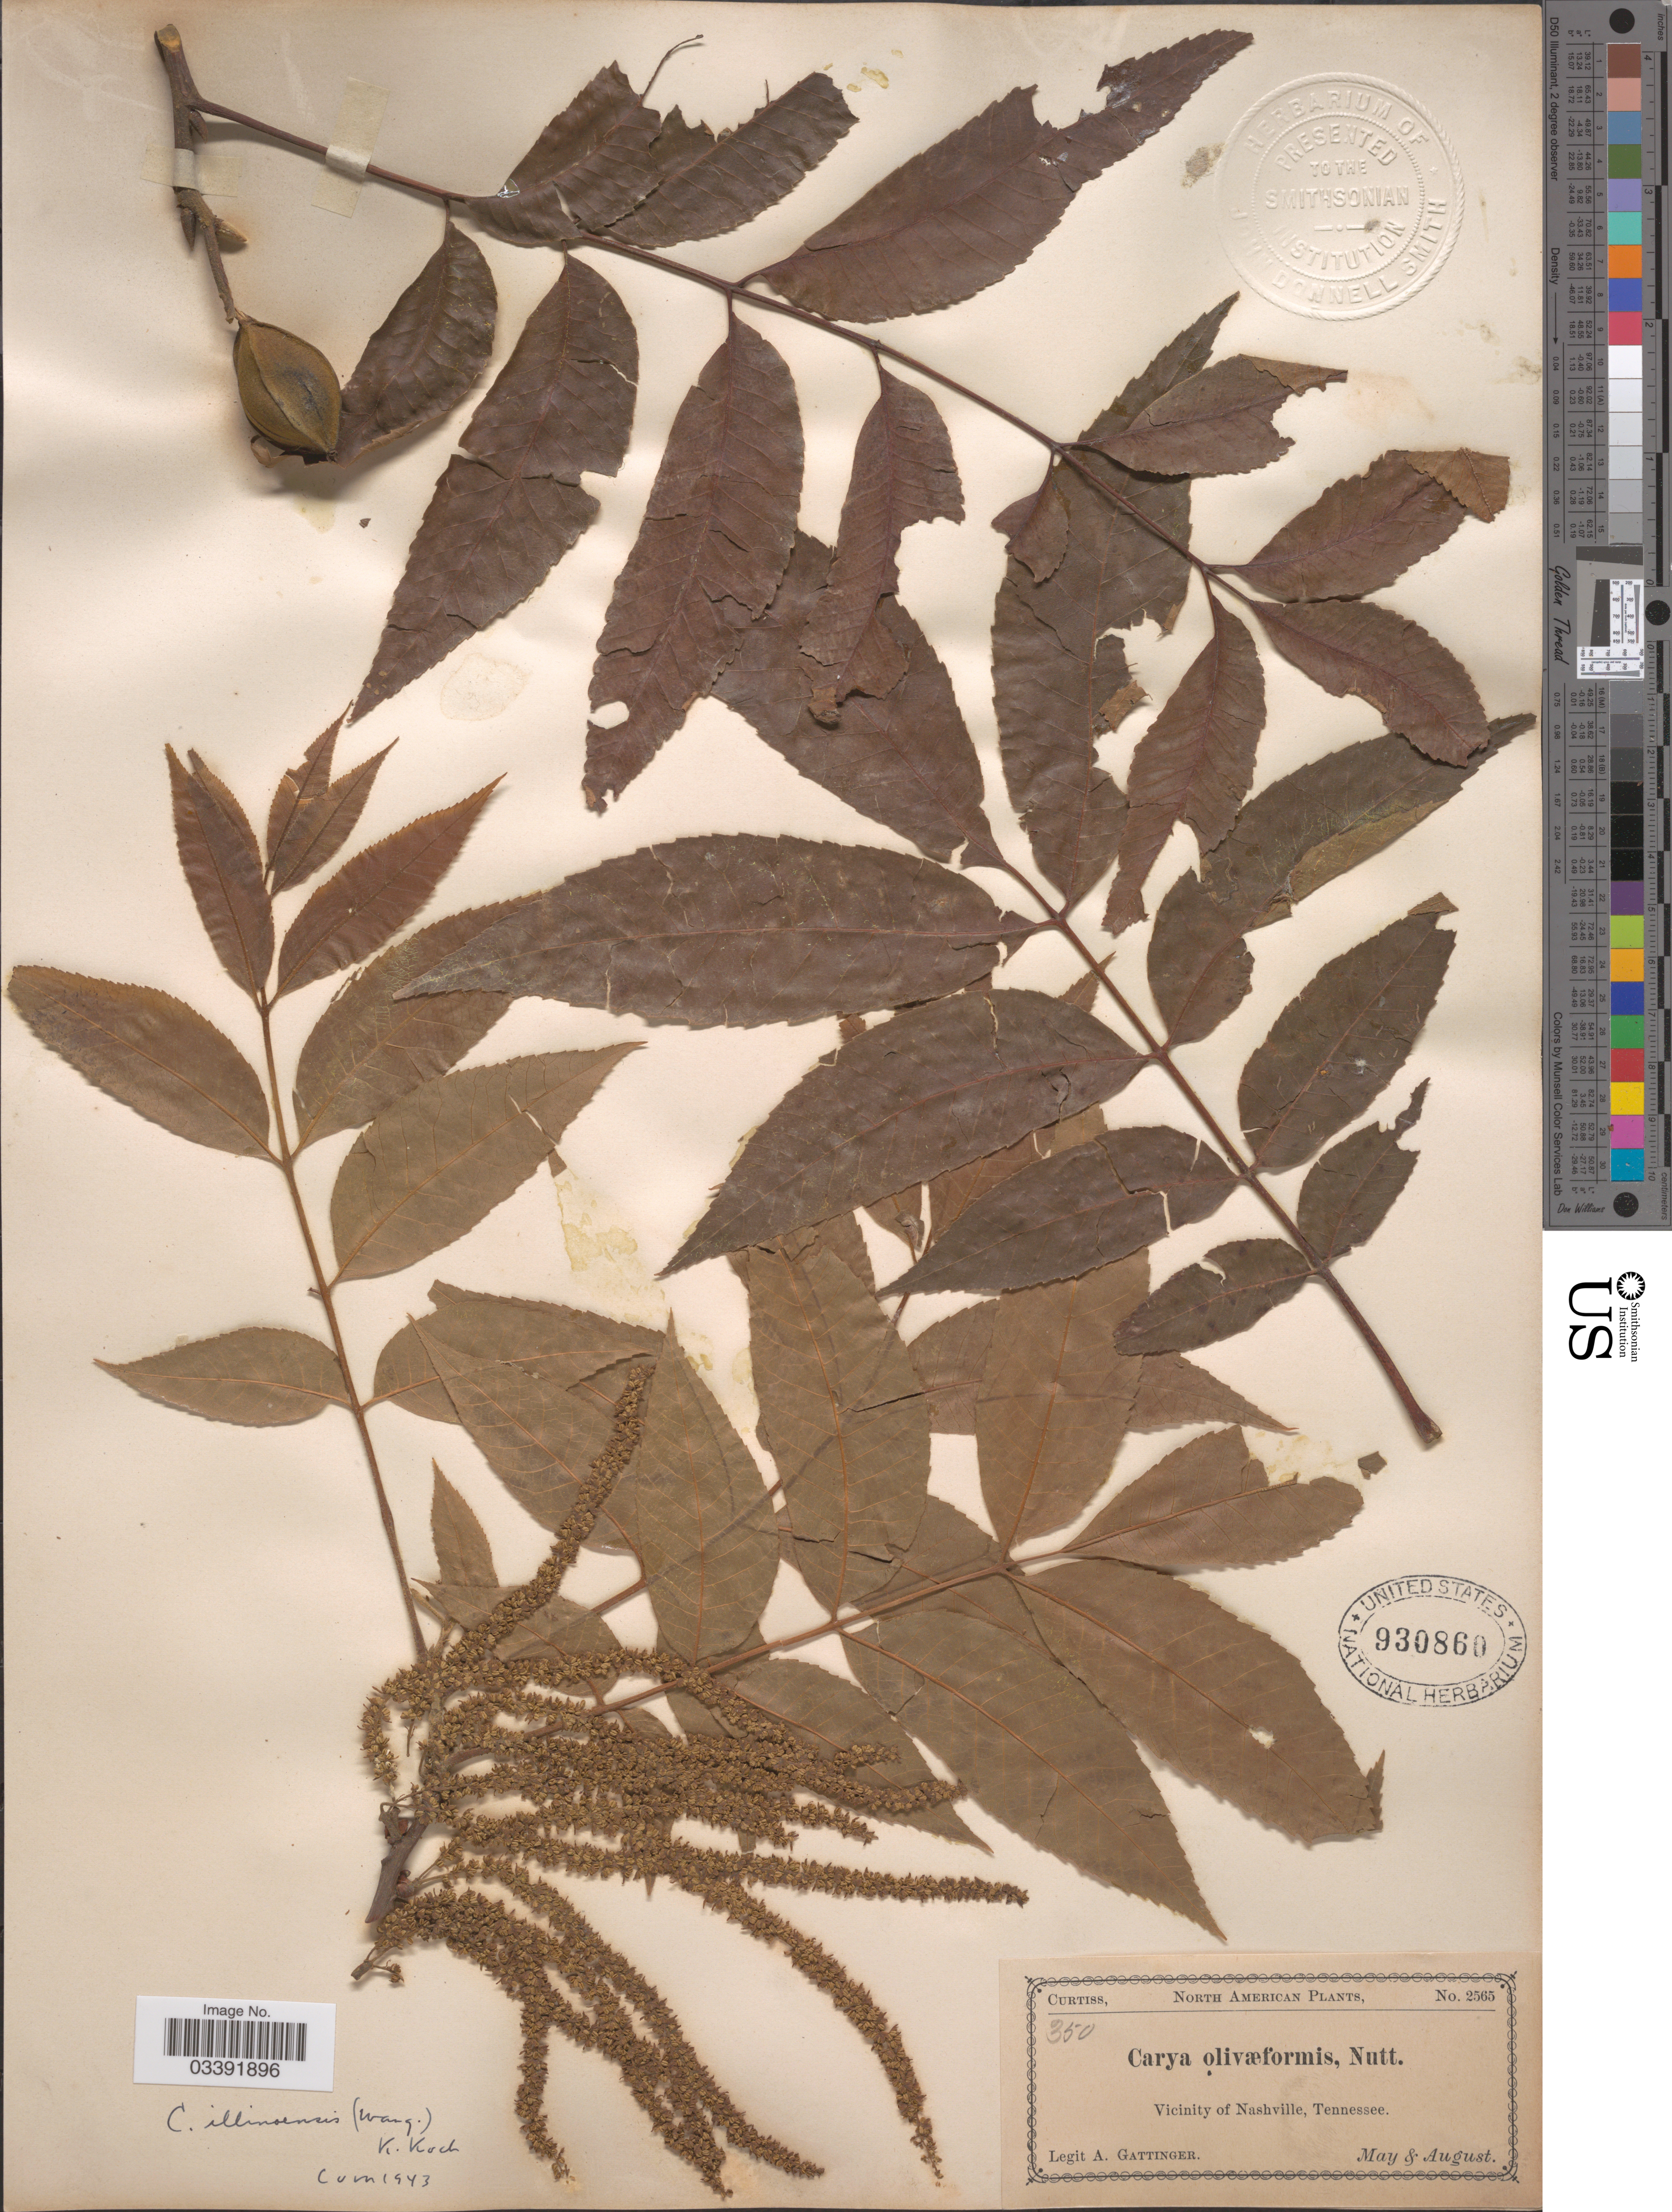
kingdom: Plantae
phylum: Tracheophyta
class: Magnoliopsida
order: Fagales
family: Juglandaceae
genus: Carya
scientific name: Carya illinoinensis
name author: (Wangenh.) K. Koch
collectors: A. Gattinger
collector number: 2565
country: United States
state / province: Tennessee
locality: Vicinity of Nashville.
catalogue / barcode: US 930860